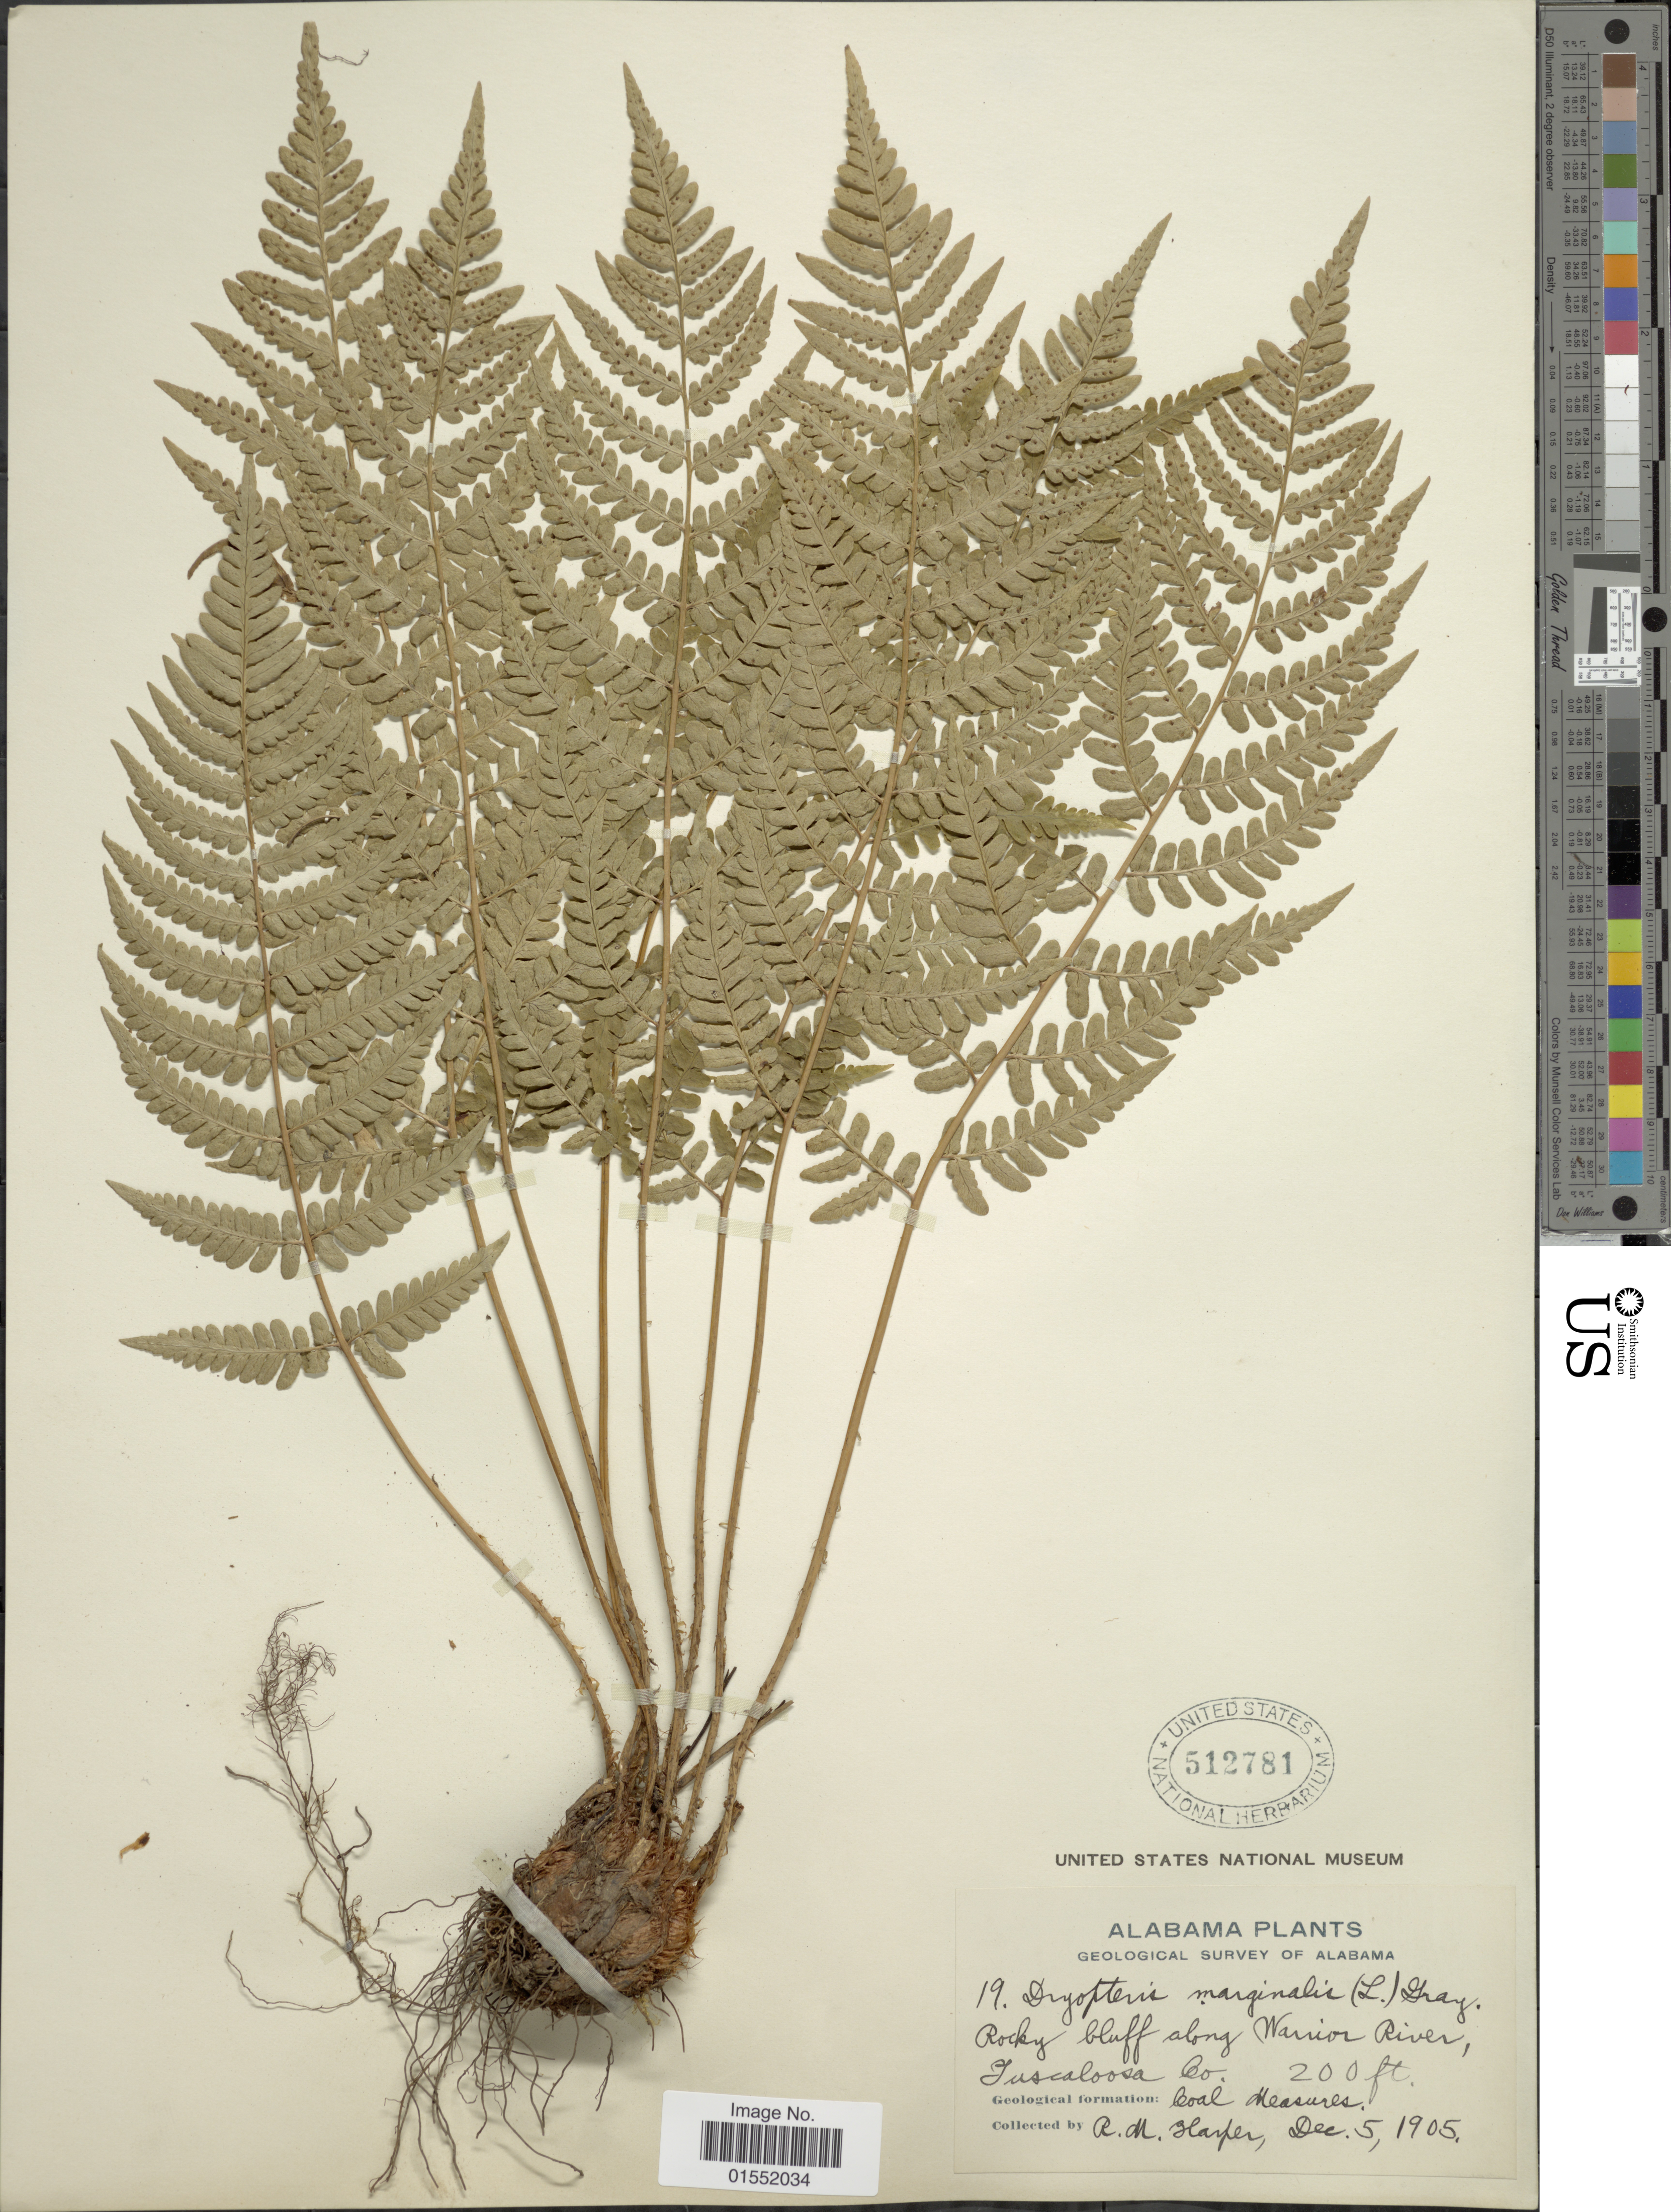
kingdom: Plantae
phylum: Tracheophyta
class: Polypodiopsida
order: Polypodiales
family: Dryopteridaceae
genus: Dryopteris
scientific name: Dryopteris marginalis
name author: (L.) A. Gray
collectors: R. M. Harper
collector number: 19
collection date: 1905-12-05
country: United States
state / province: Alabama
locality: Rocky bluff along Warior River, Juscaloosa Co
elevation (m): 61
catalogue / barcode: US 512781